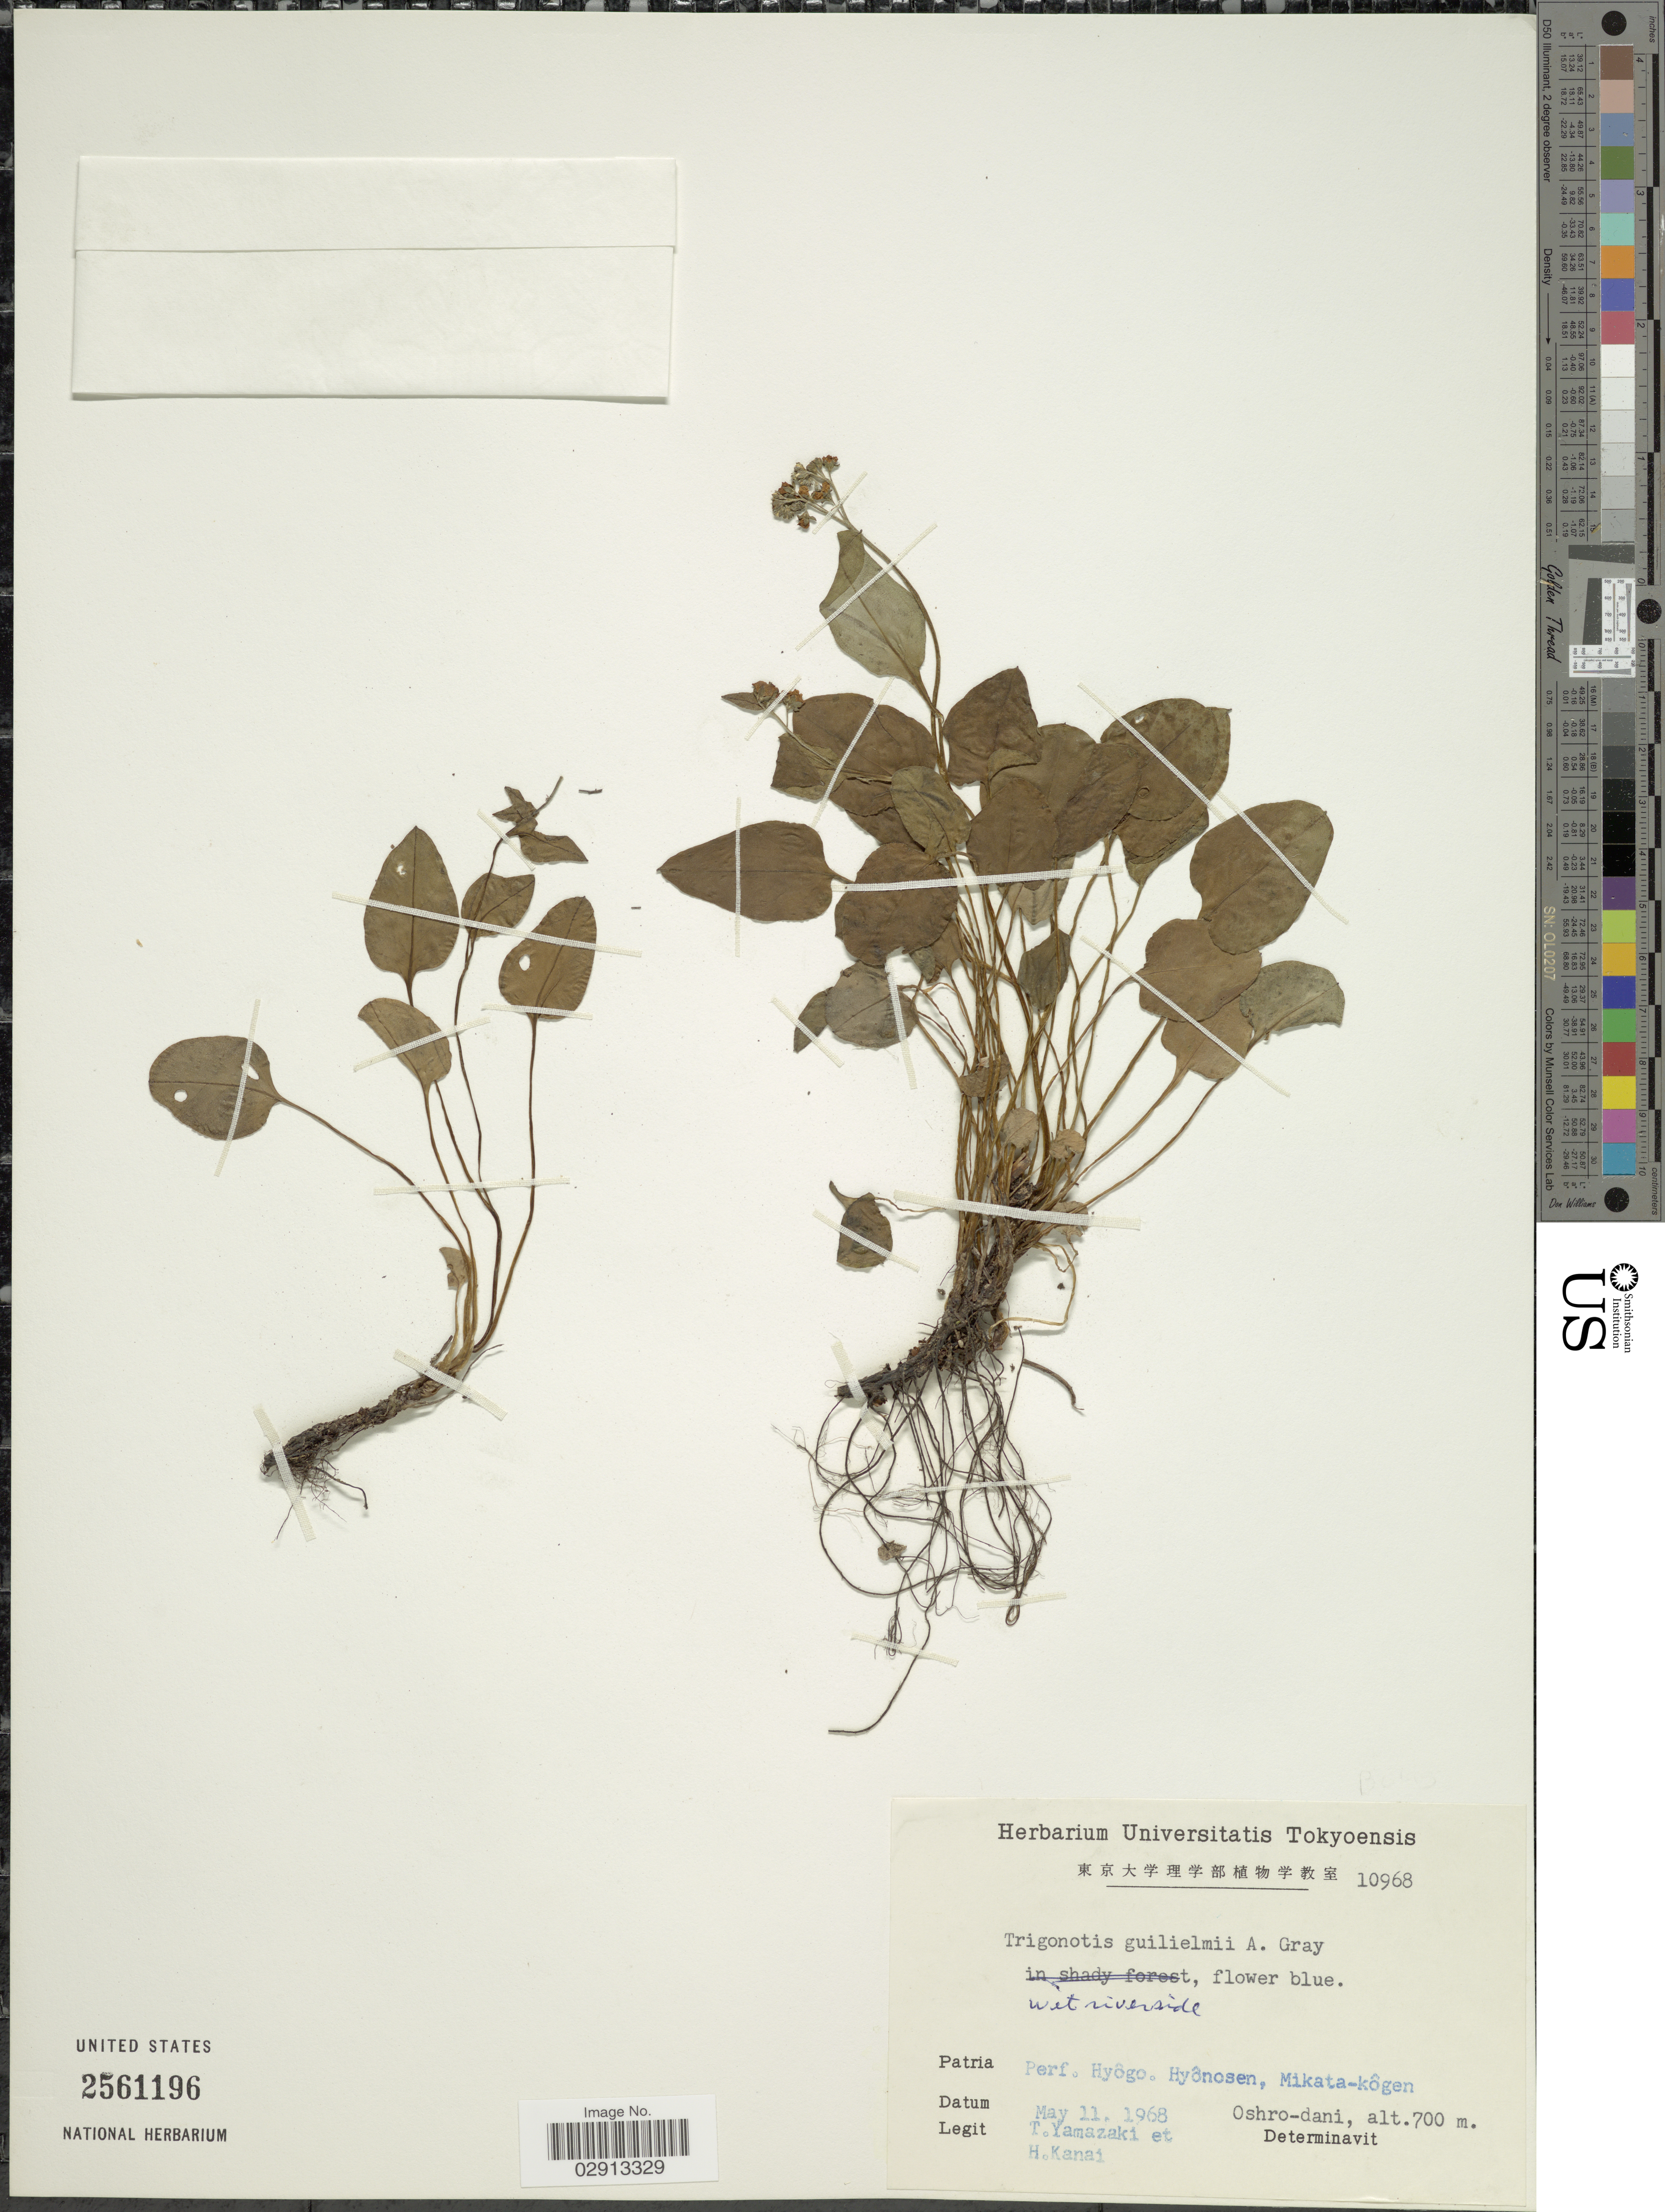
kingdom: Plantae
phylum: Tracheophyta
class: Magnoliopsida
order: Boraginales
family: Boraginaceae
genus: Trigonotis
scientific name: Trigonotis guilielmi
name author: (A. Gray) Gürke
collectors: T. Yamazaki & H. Kanai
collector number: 10968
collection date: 1968-05-11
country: Japan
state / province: Hyogo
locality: Perf. Hyôgo. Hyônosen, Mikata-kôgen. Oshro-dani.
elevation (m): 700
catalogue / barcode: US 2561196